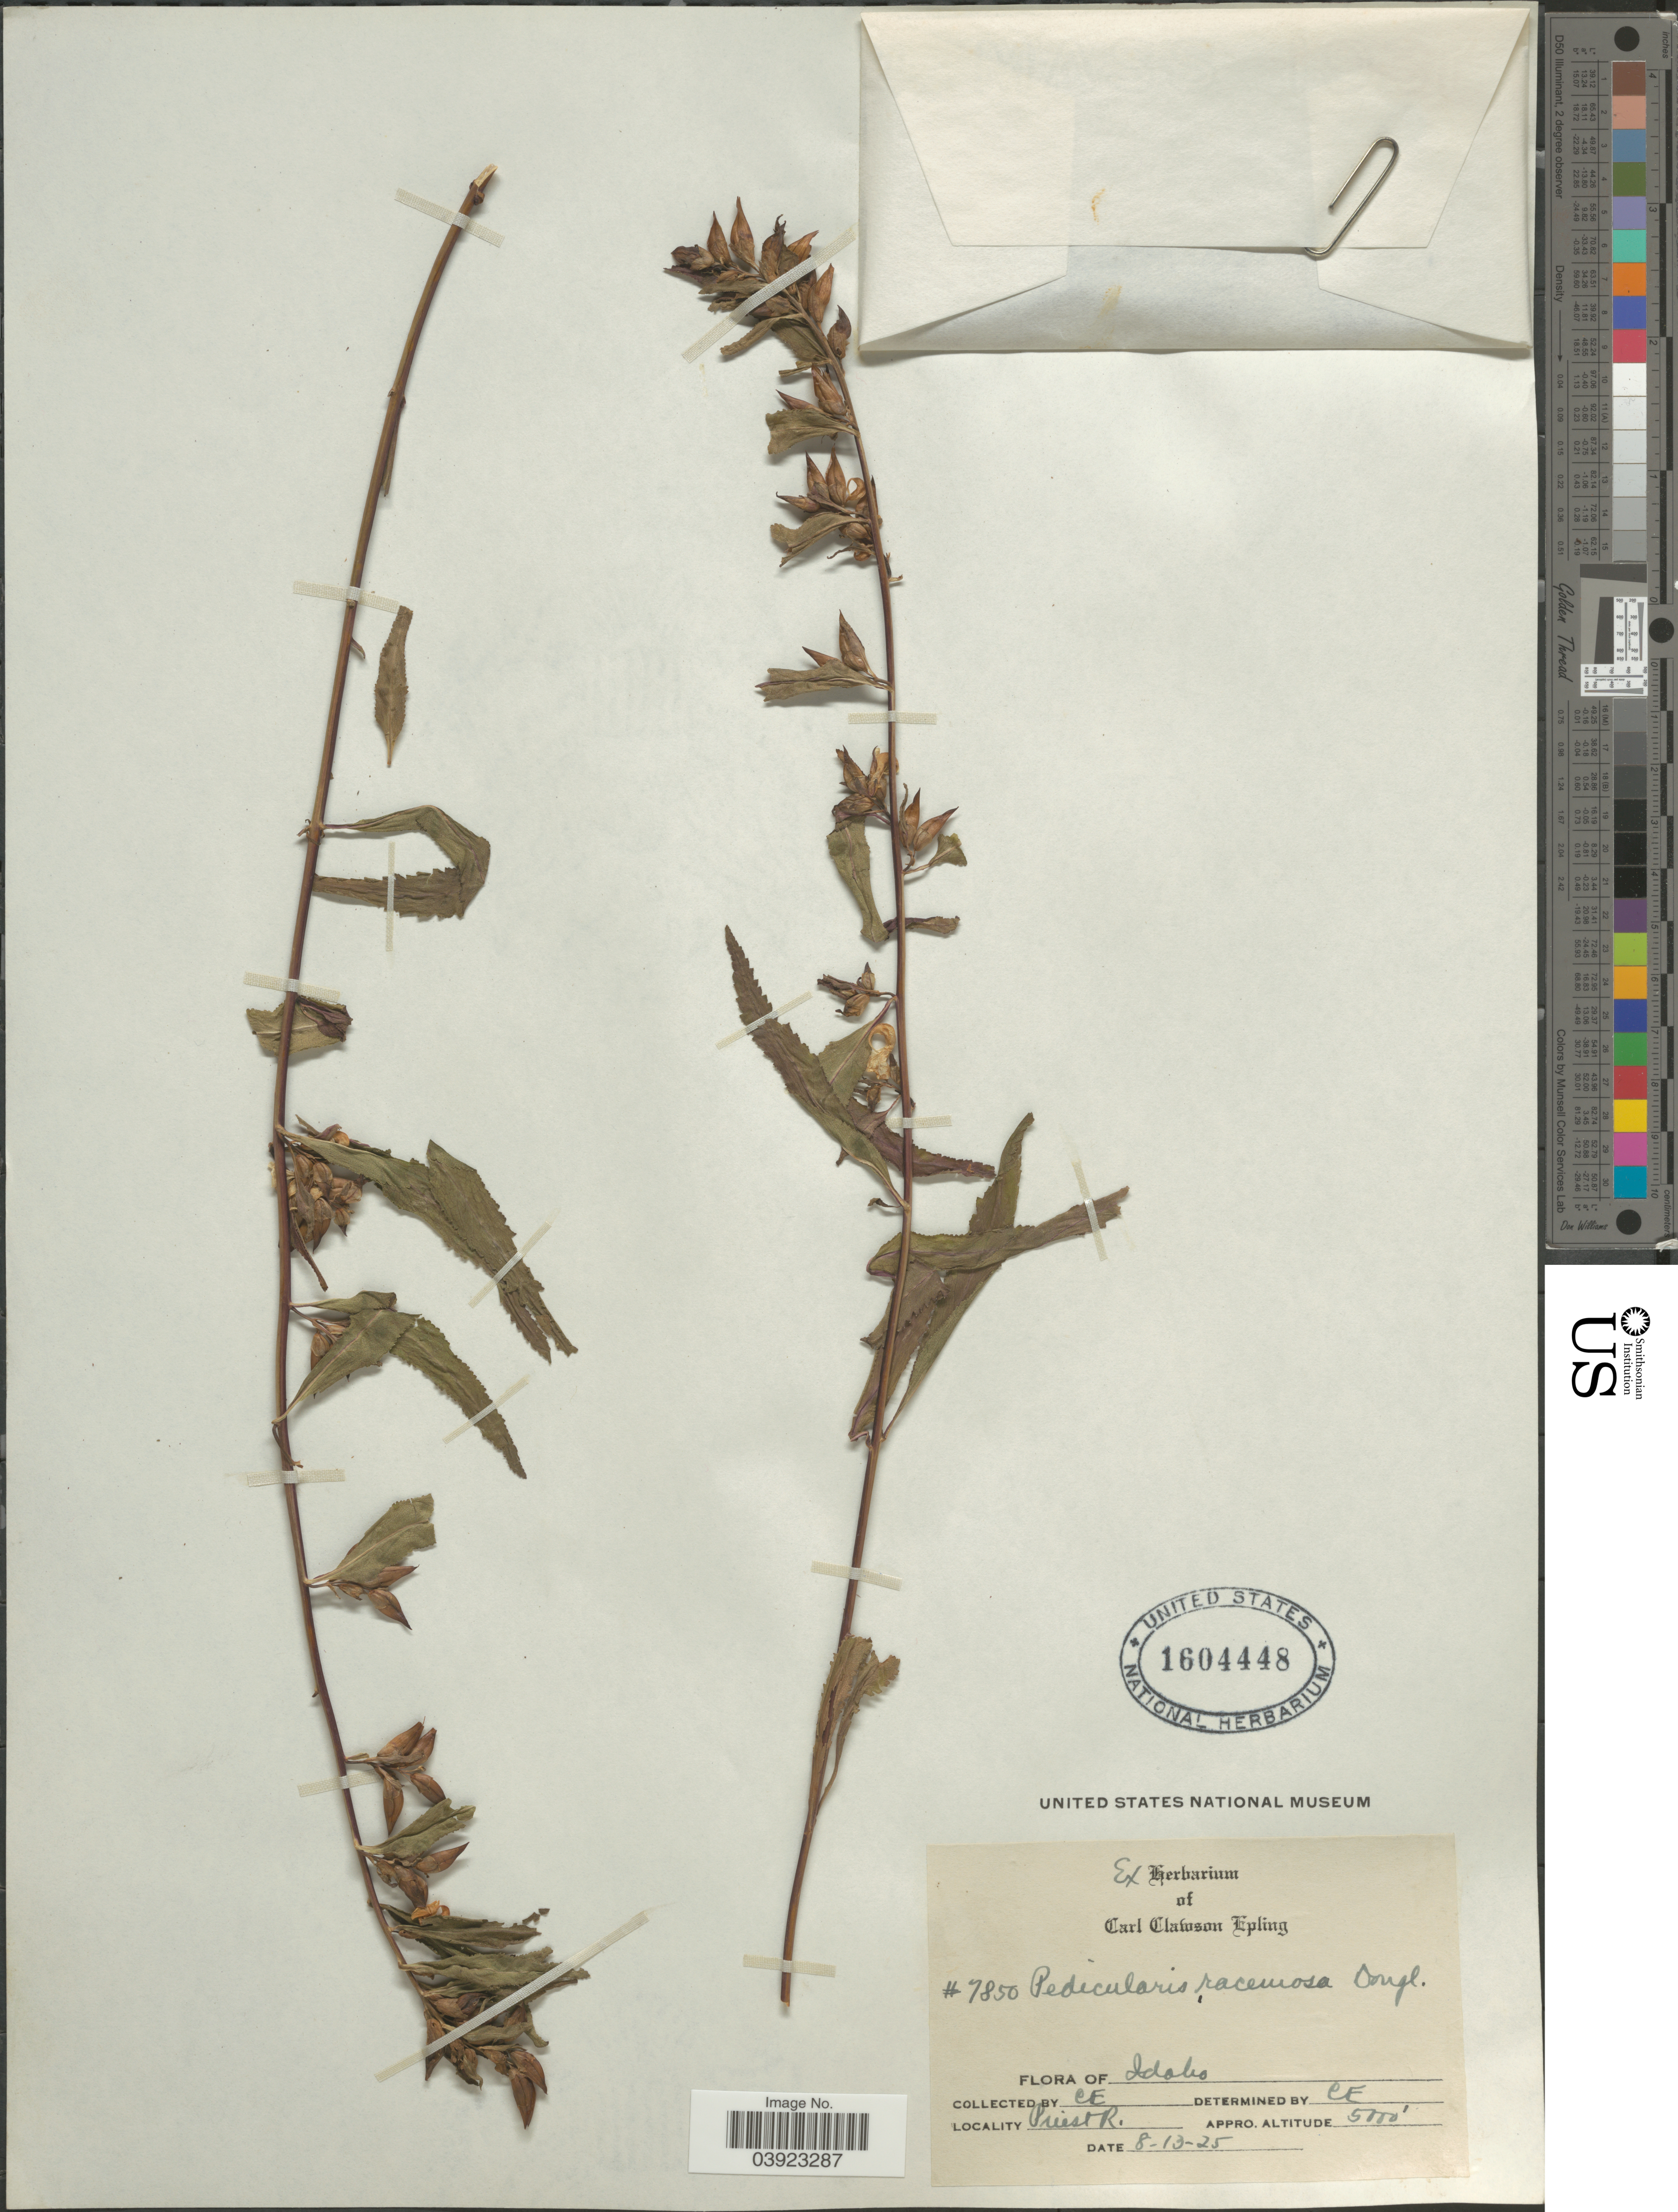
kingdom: Plantae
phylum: Tracheophyta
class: Magnoliopsida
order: Lamiales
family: Orobanchaceae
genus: Pedicularis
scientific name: Pedicularis racemosa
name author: Douglas ex Benth.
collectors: C. C. Epling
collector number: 7850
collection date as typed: Transcribed d/m/y: 13/8/25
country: United States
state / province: Idaho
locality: Priest R.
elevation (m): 1524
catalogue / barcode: US 1604448